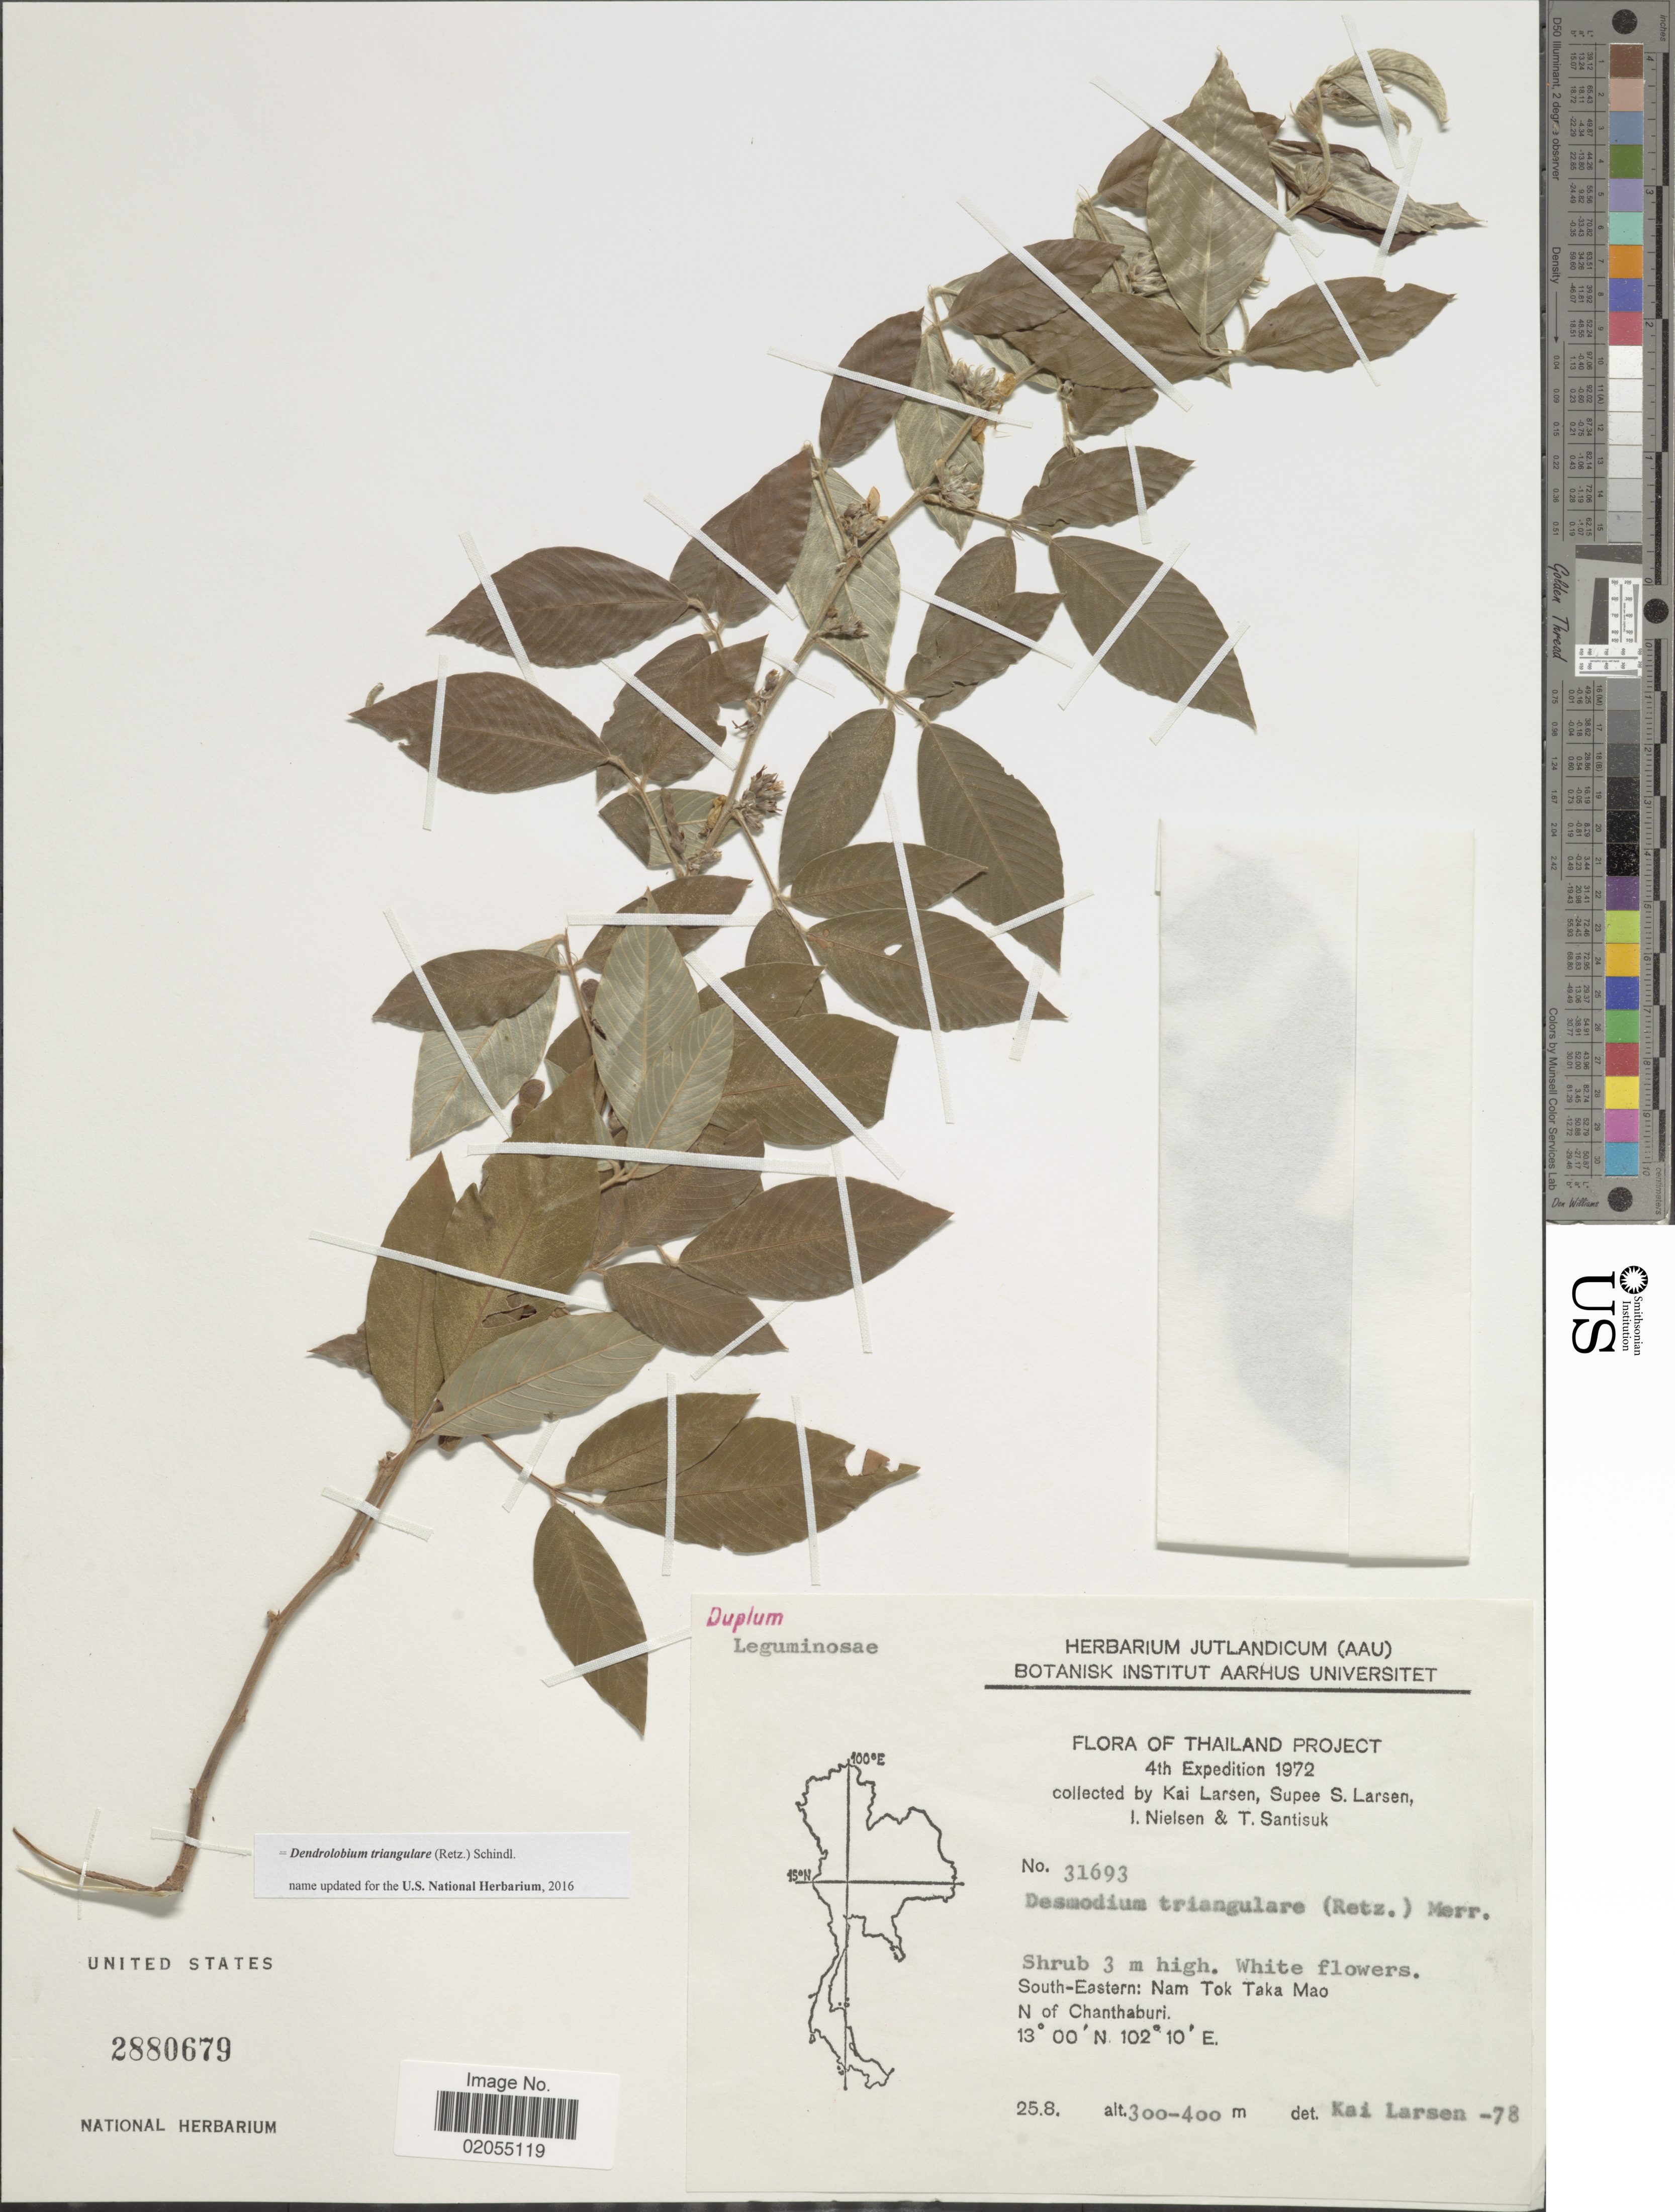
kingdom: Plantae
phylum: Tracheophyta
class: Magnoliopsida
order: Fabales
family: Fabaceae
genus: Dendrolobium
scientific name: Dendrolobium triangulare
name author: (Retz.) Schindl.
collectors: K. Larsen, S. Larsen, I. Nielsen & T. Santisuk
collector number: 31693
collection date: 1972-08-25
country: Thailand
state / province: Chanthaburi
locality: South-Eastern: Nam Tok Taka Mao N of Chanthaburi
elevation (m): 300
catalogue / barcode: US 2880679